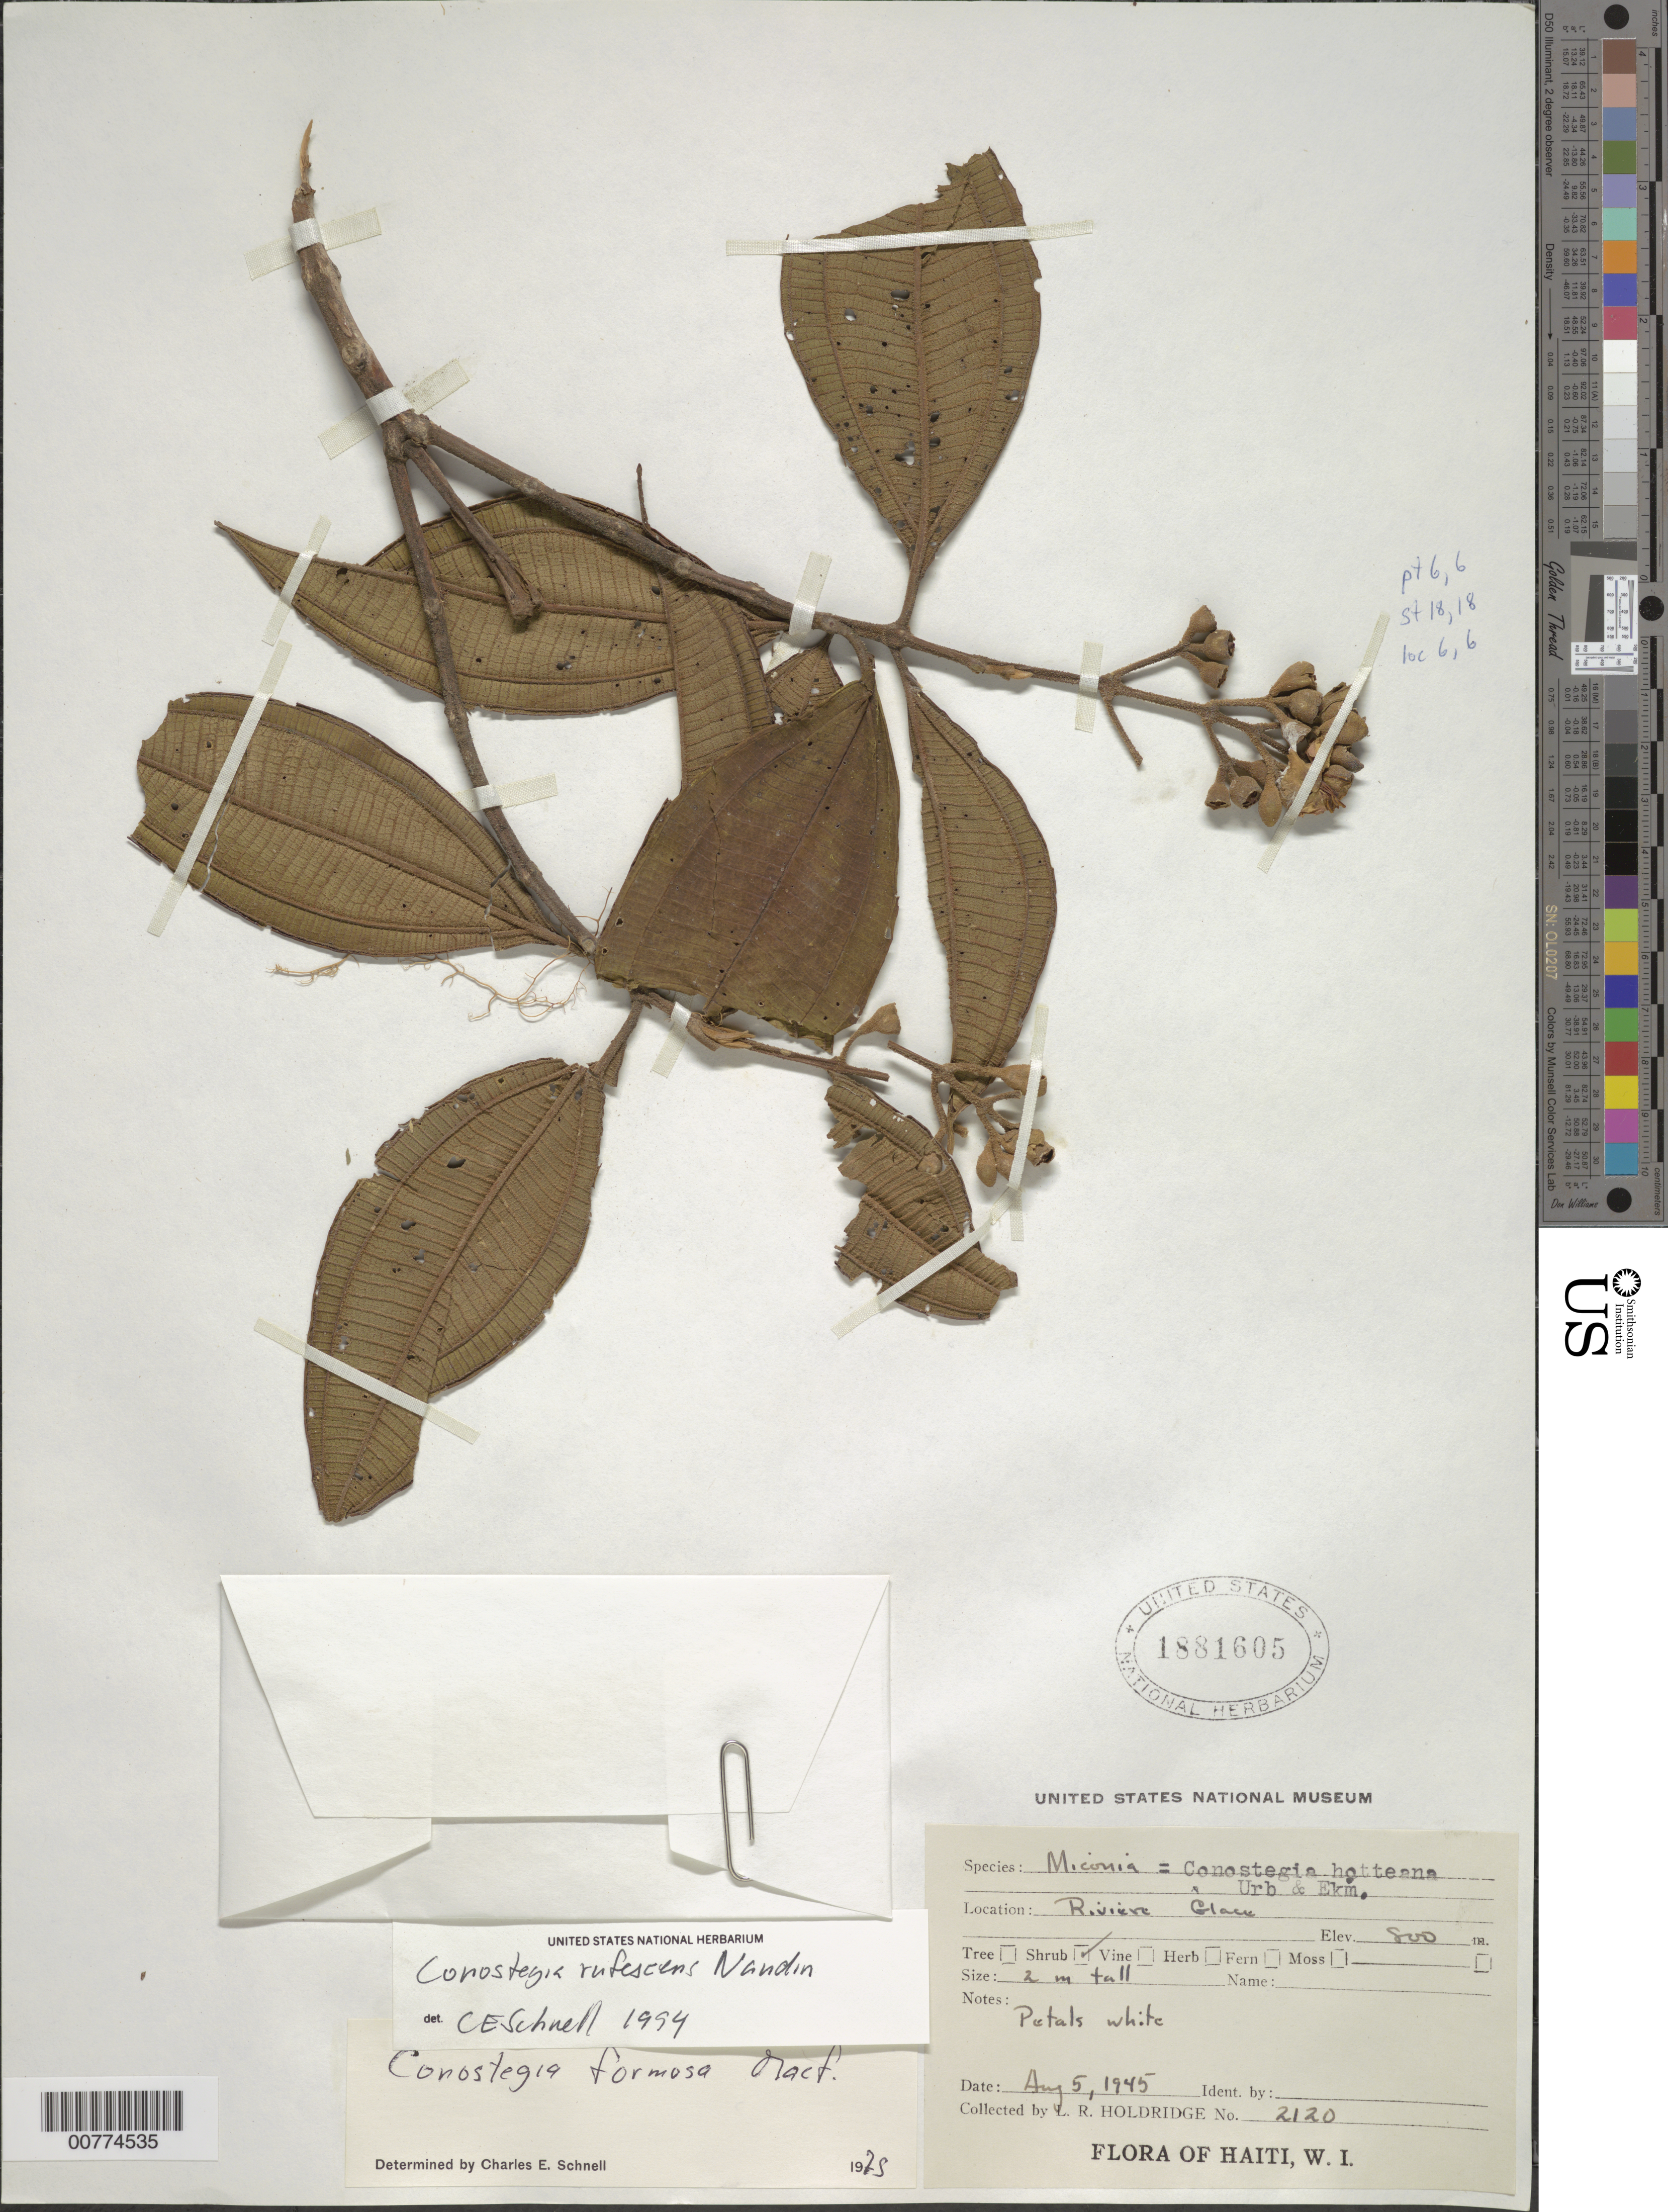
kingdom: Plantae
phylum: Tracheophyta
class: Magnoliopsida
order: Myrtales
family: Melastomataceae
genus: Conostegia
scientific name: Conostegia rufescens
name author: Naudin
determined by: Schnell, C. E.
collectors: L. Holdridge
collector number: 2120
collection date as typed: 05 Aug 1945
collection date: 1945-08-05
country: Haiti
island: Hispaniola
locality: Riviere Glace.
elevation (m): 800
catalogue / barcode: US 1881605